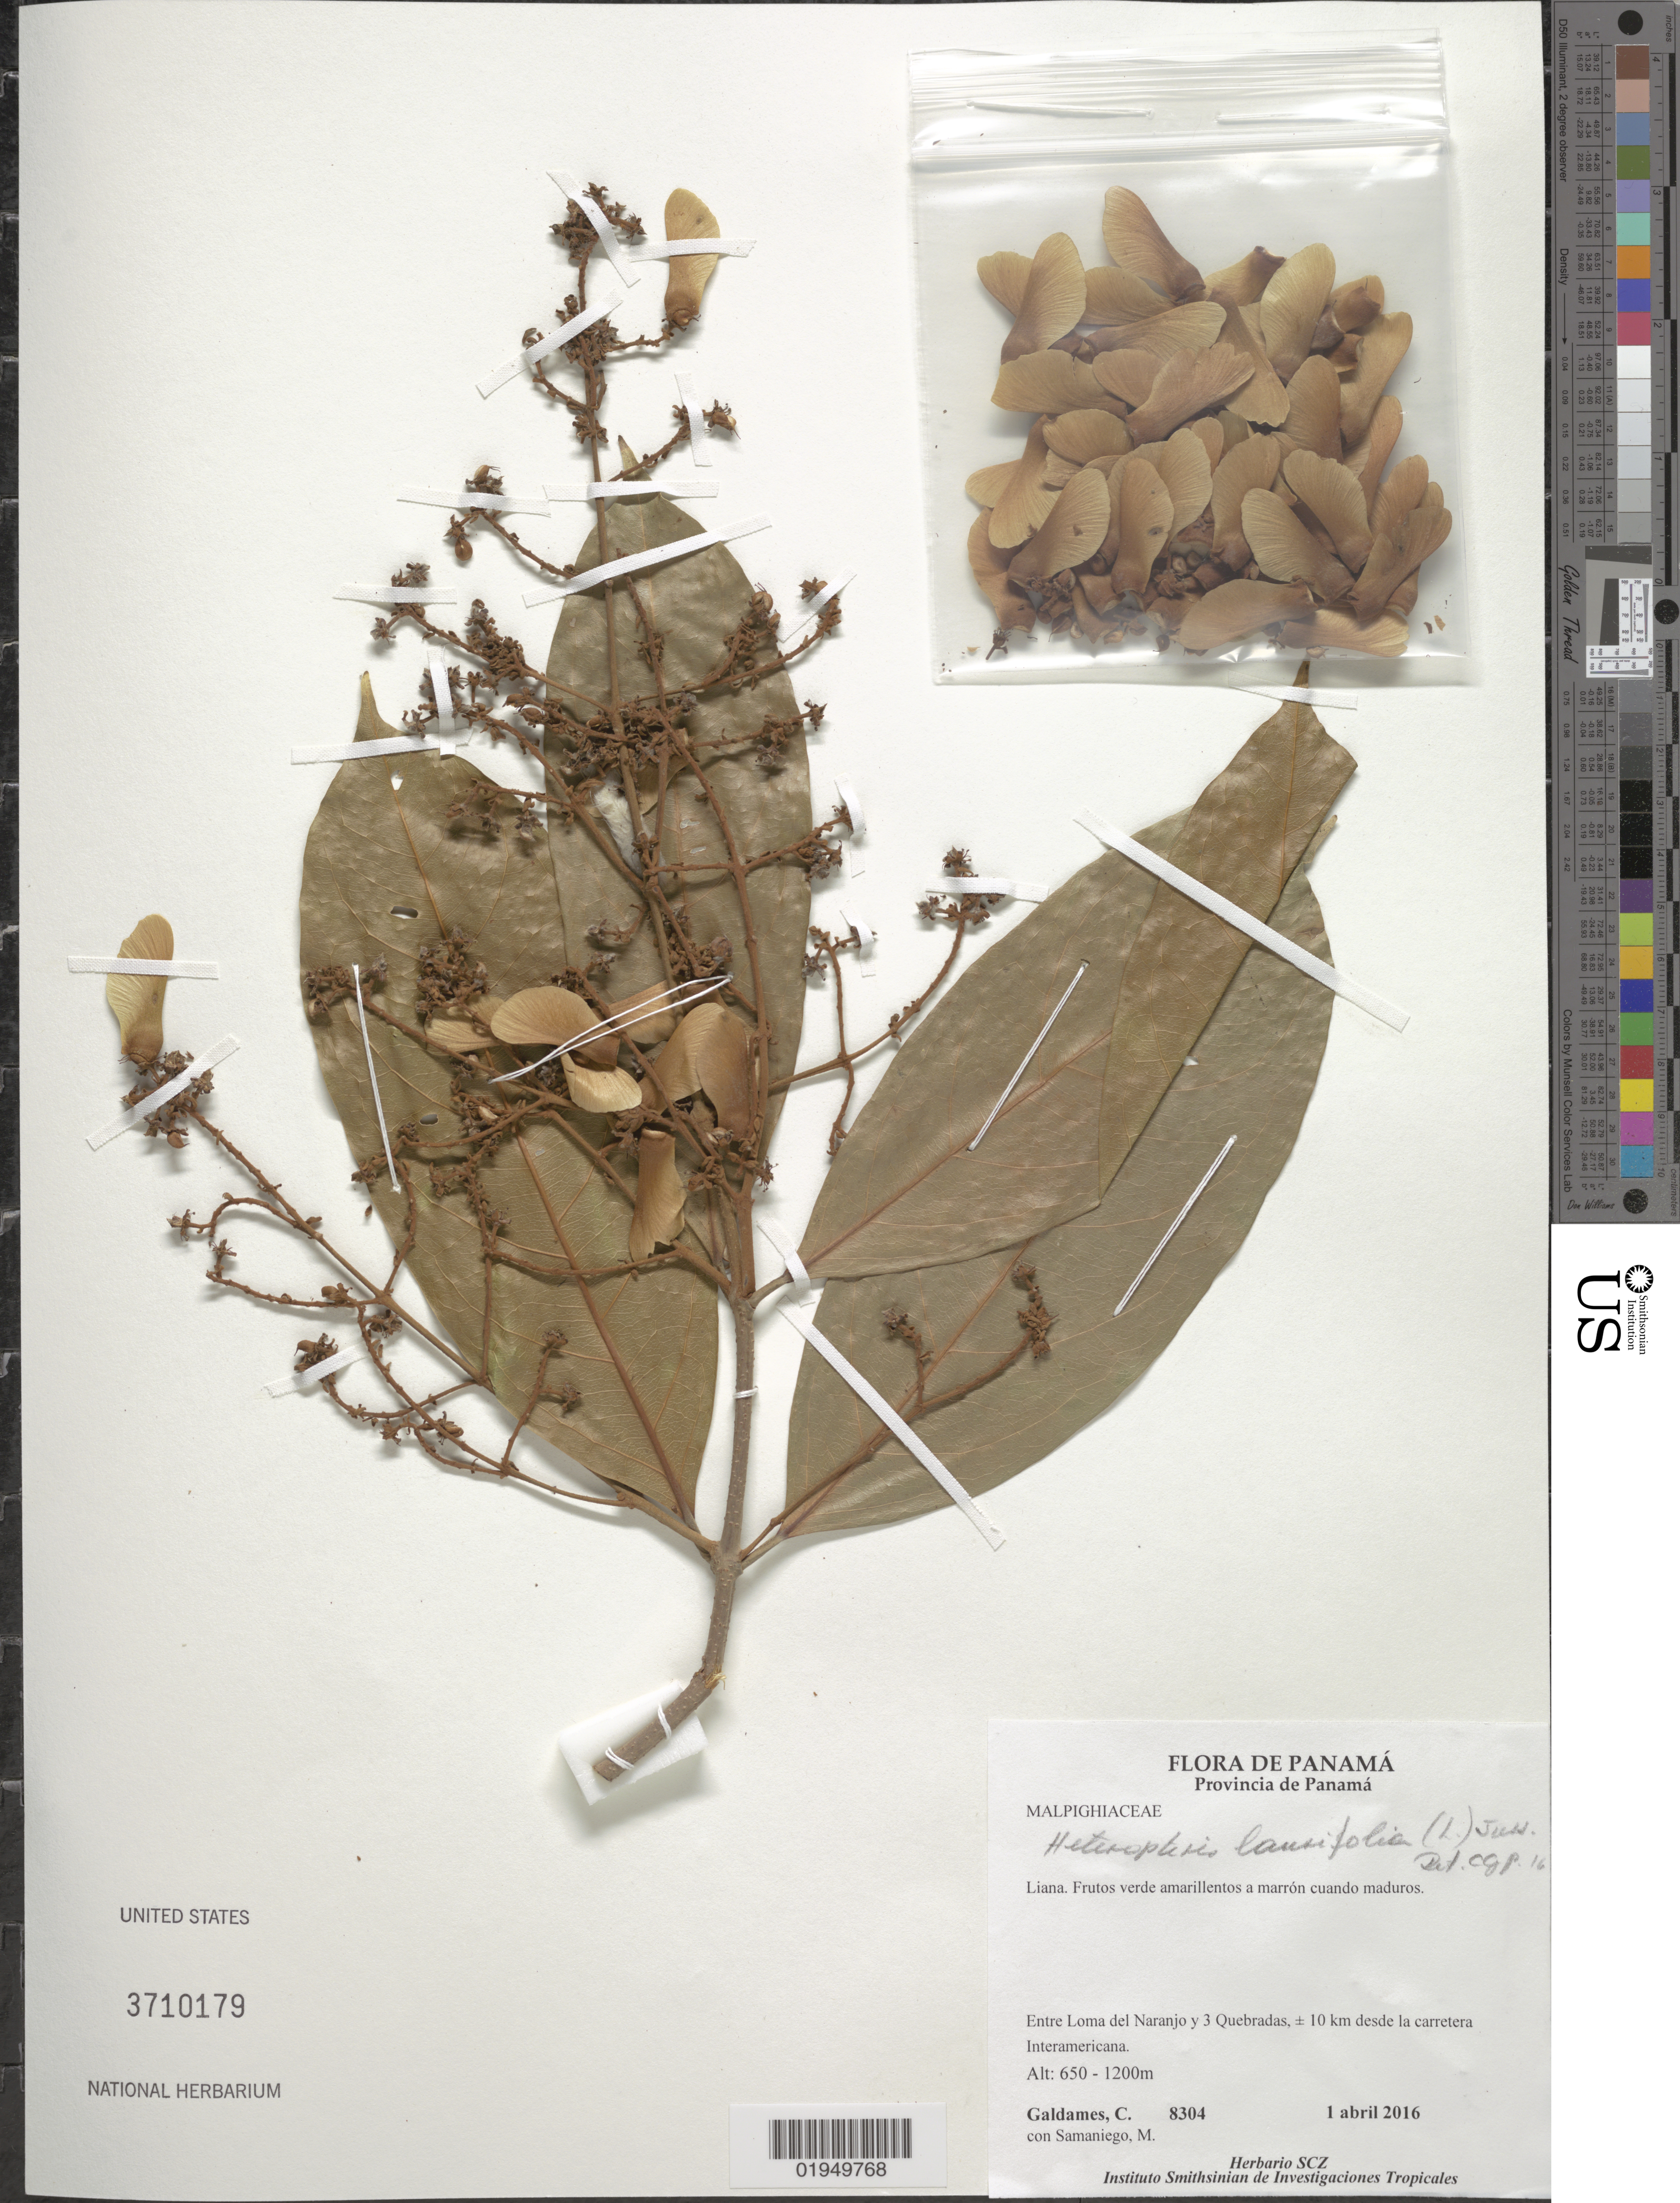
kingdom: Plantae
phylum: Tracheophyta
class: Magnoliopsida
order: Malpighiales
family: Malpighiaceae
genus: Heteropterys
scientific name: Heteropterys laurifolia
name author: (L.) A. Juss.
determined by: C. G. P.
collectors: C. Galdames & M. Samaniego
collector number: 8304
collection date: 2016-04-01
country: Panama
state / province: Panamá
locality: Entre Loma del Naranjo y 3 Quebradas, +/- 10 km desde la carretera Interamericana.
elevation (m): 650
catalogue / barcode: US 3710179